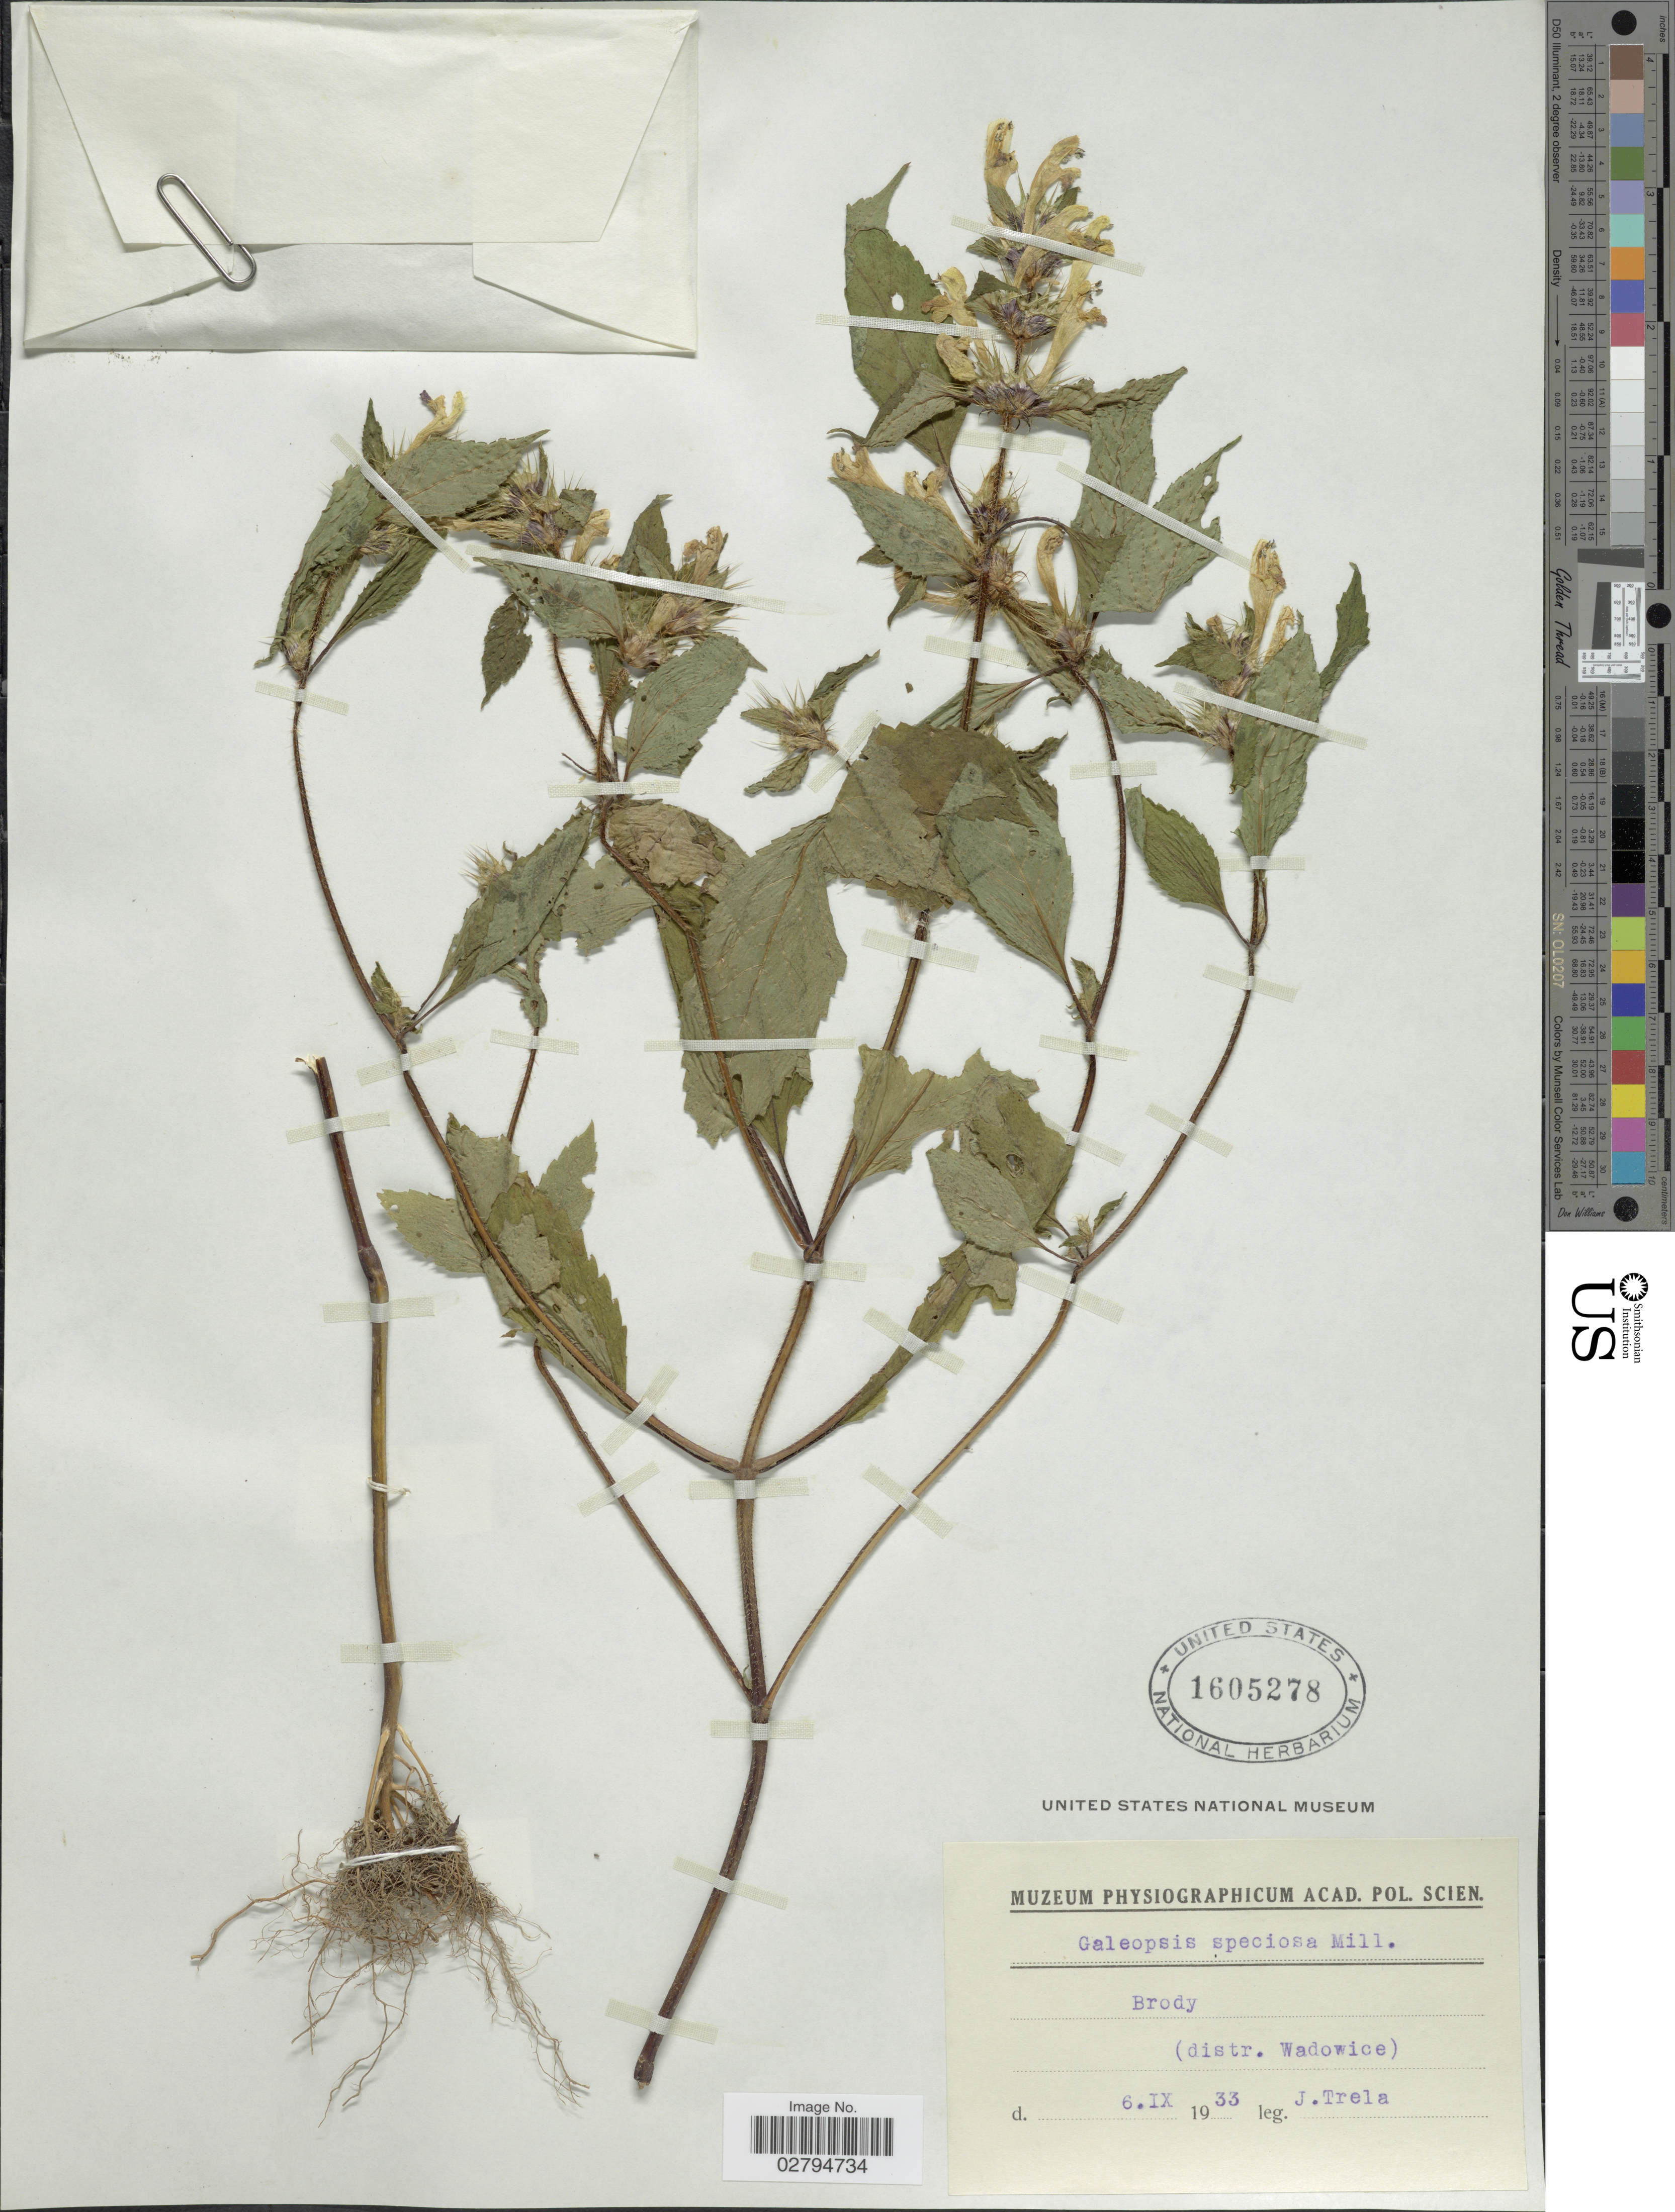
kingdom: Plantae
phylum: Tracheophyta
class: Magnoliopsida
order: Lamiales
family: Lamiaceae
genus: Galeopsis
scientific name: Galeopsis speciosa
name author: Mill.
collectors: J. Trela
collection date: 1933-09-06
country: Poland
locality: Brody (distr. Wadowice).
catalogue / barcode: US 1605278